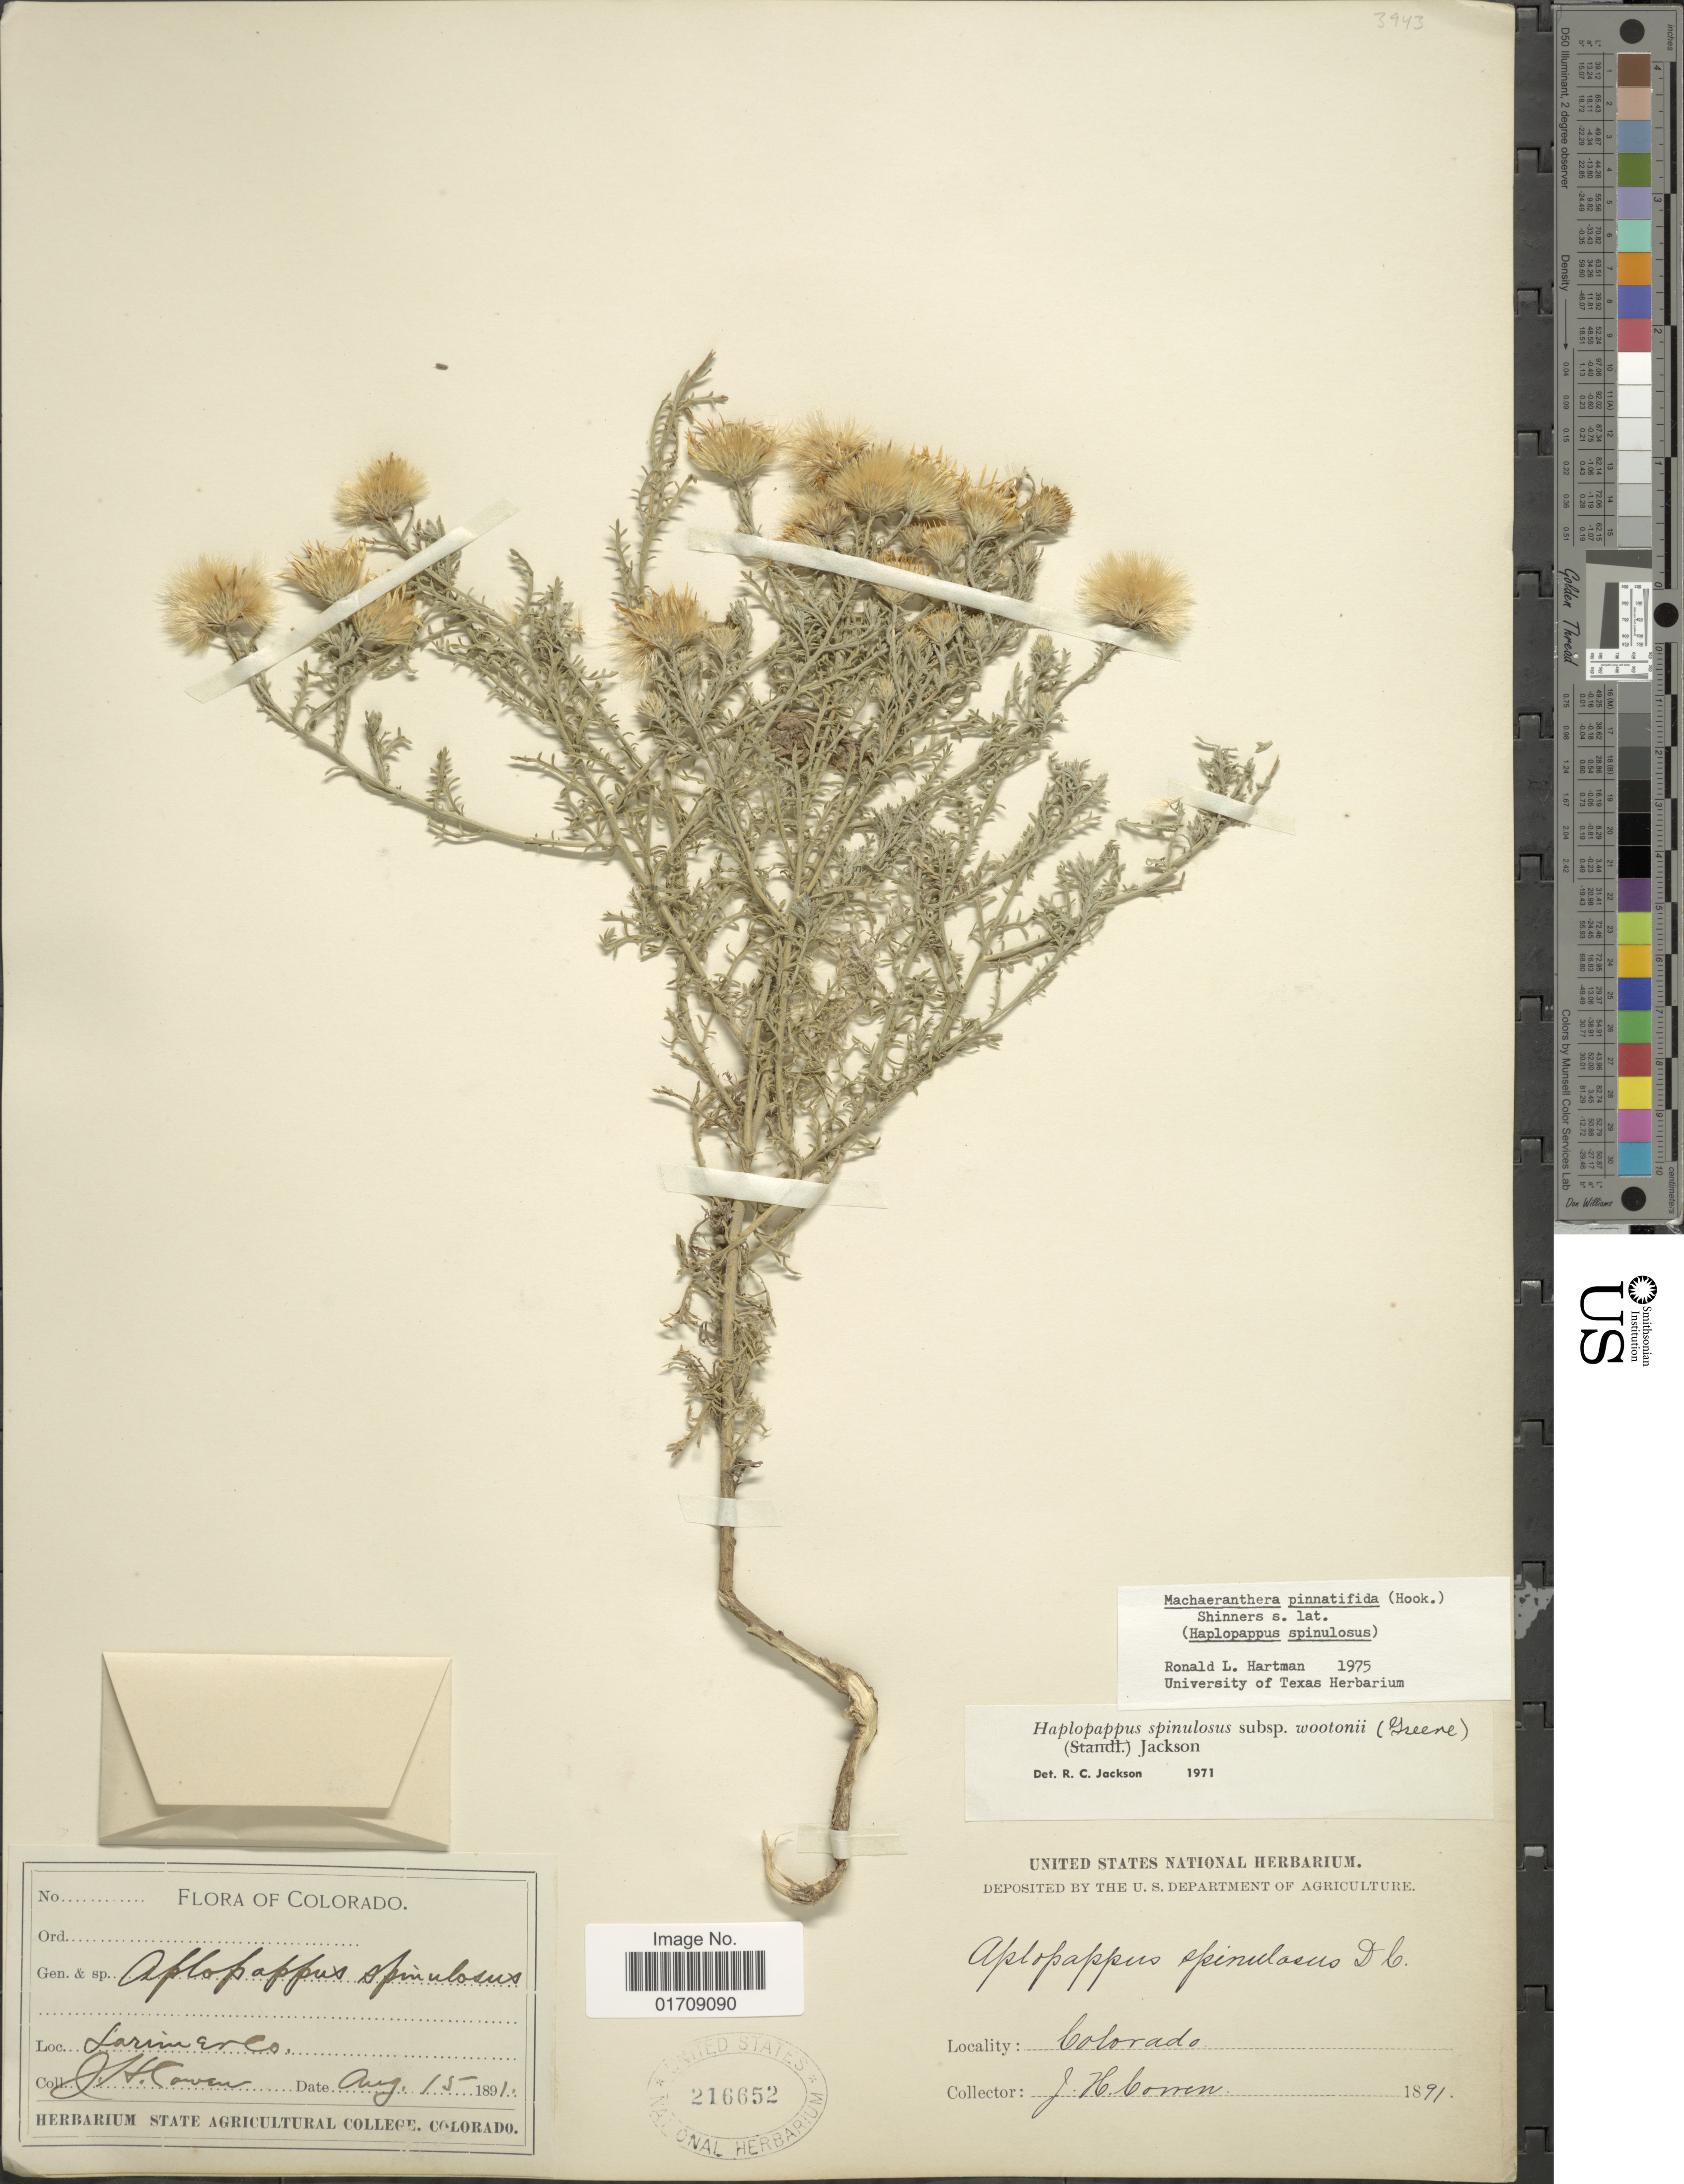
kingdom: Plantae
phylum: Tracheophyta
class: Magnoliopsida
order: Asterales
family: Asteraceae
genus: Machaeranthera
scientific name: Machaeranthera pinnatifida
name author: (Hook.) Shinners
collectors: J. H. Cowen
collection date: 1891-08-15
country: United States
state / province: Colorado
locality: Larimer Co.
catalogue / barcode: US 216652